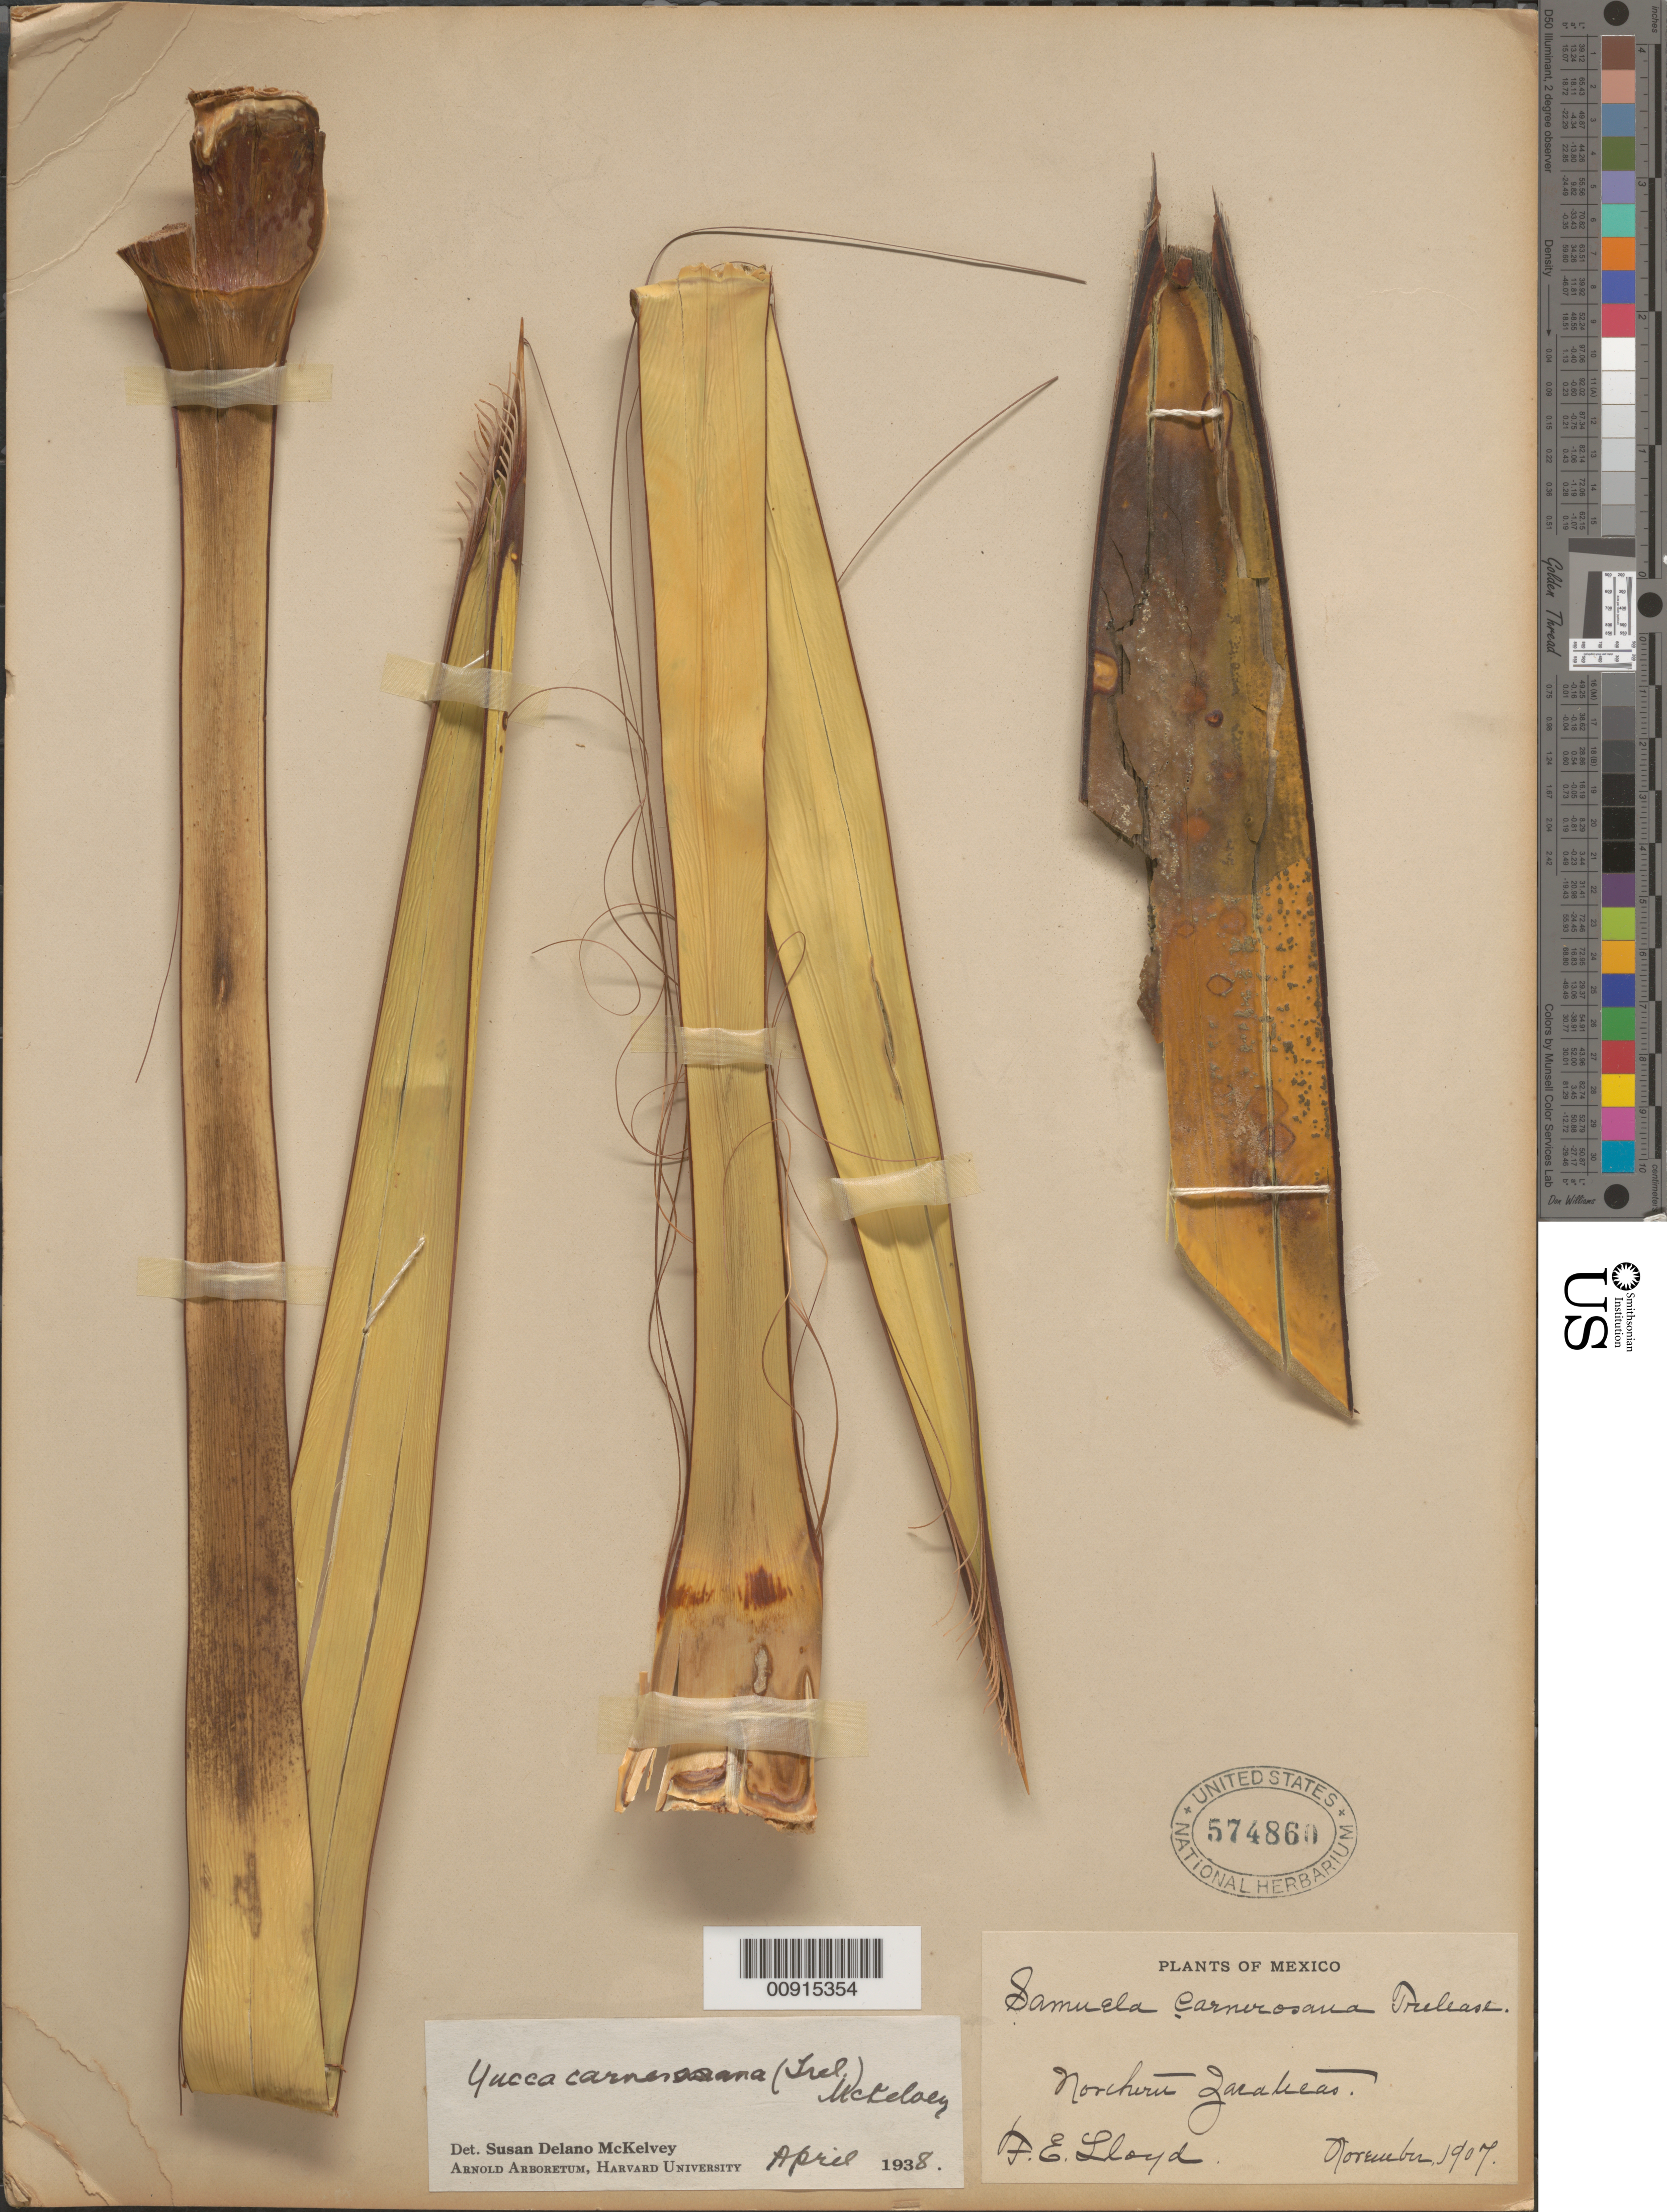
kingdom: Plantae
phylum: Tracheophyta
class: Liliopsida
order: Asparagales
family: Asparagaceae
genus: Yucca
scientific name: Yucca carnerosana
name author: (Trel.) McKelvey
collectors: F. E. Lloyd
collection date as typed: Nov 1907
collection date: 1907-11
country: Mexico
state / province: Zacatecas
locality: Northern Zacatecas.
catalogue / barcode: US 574860